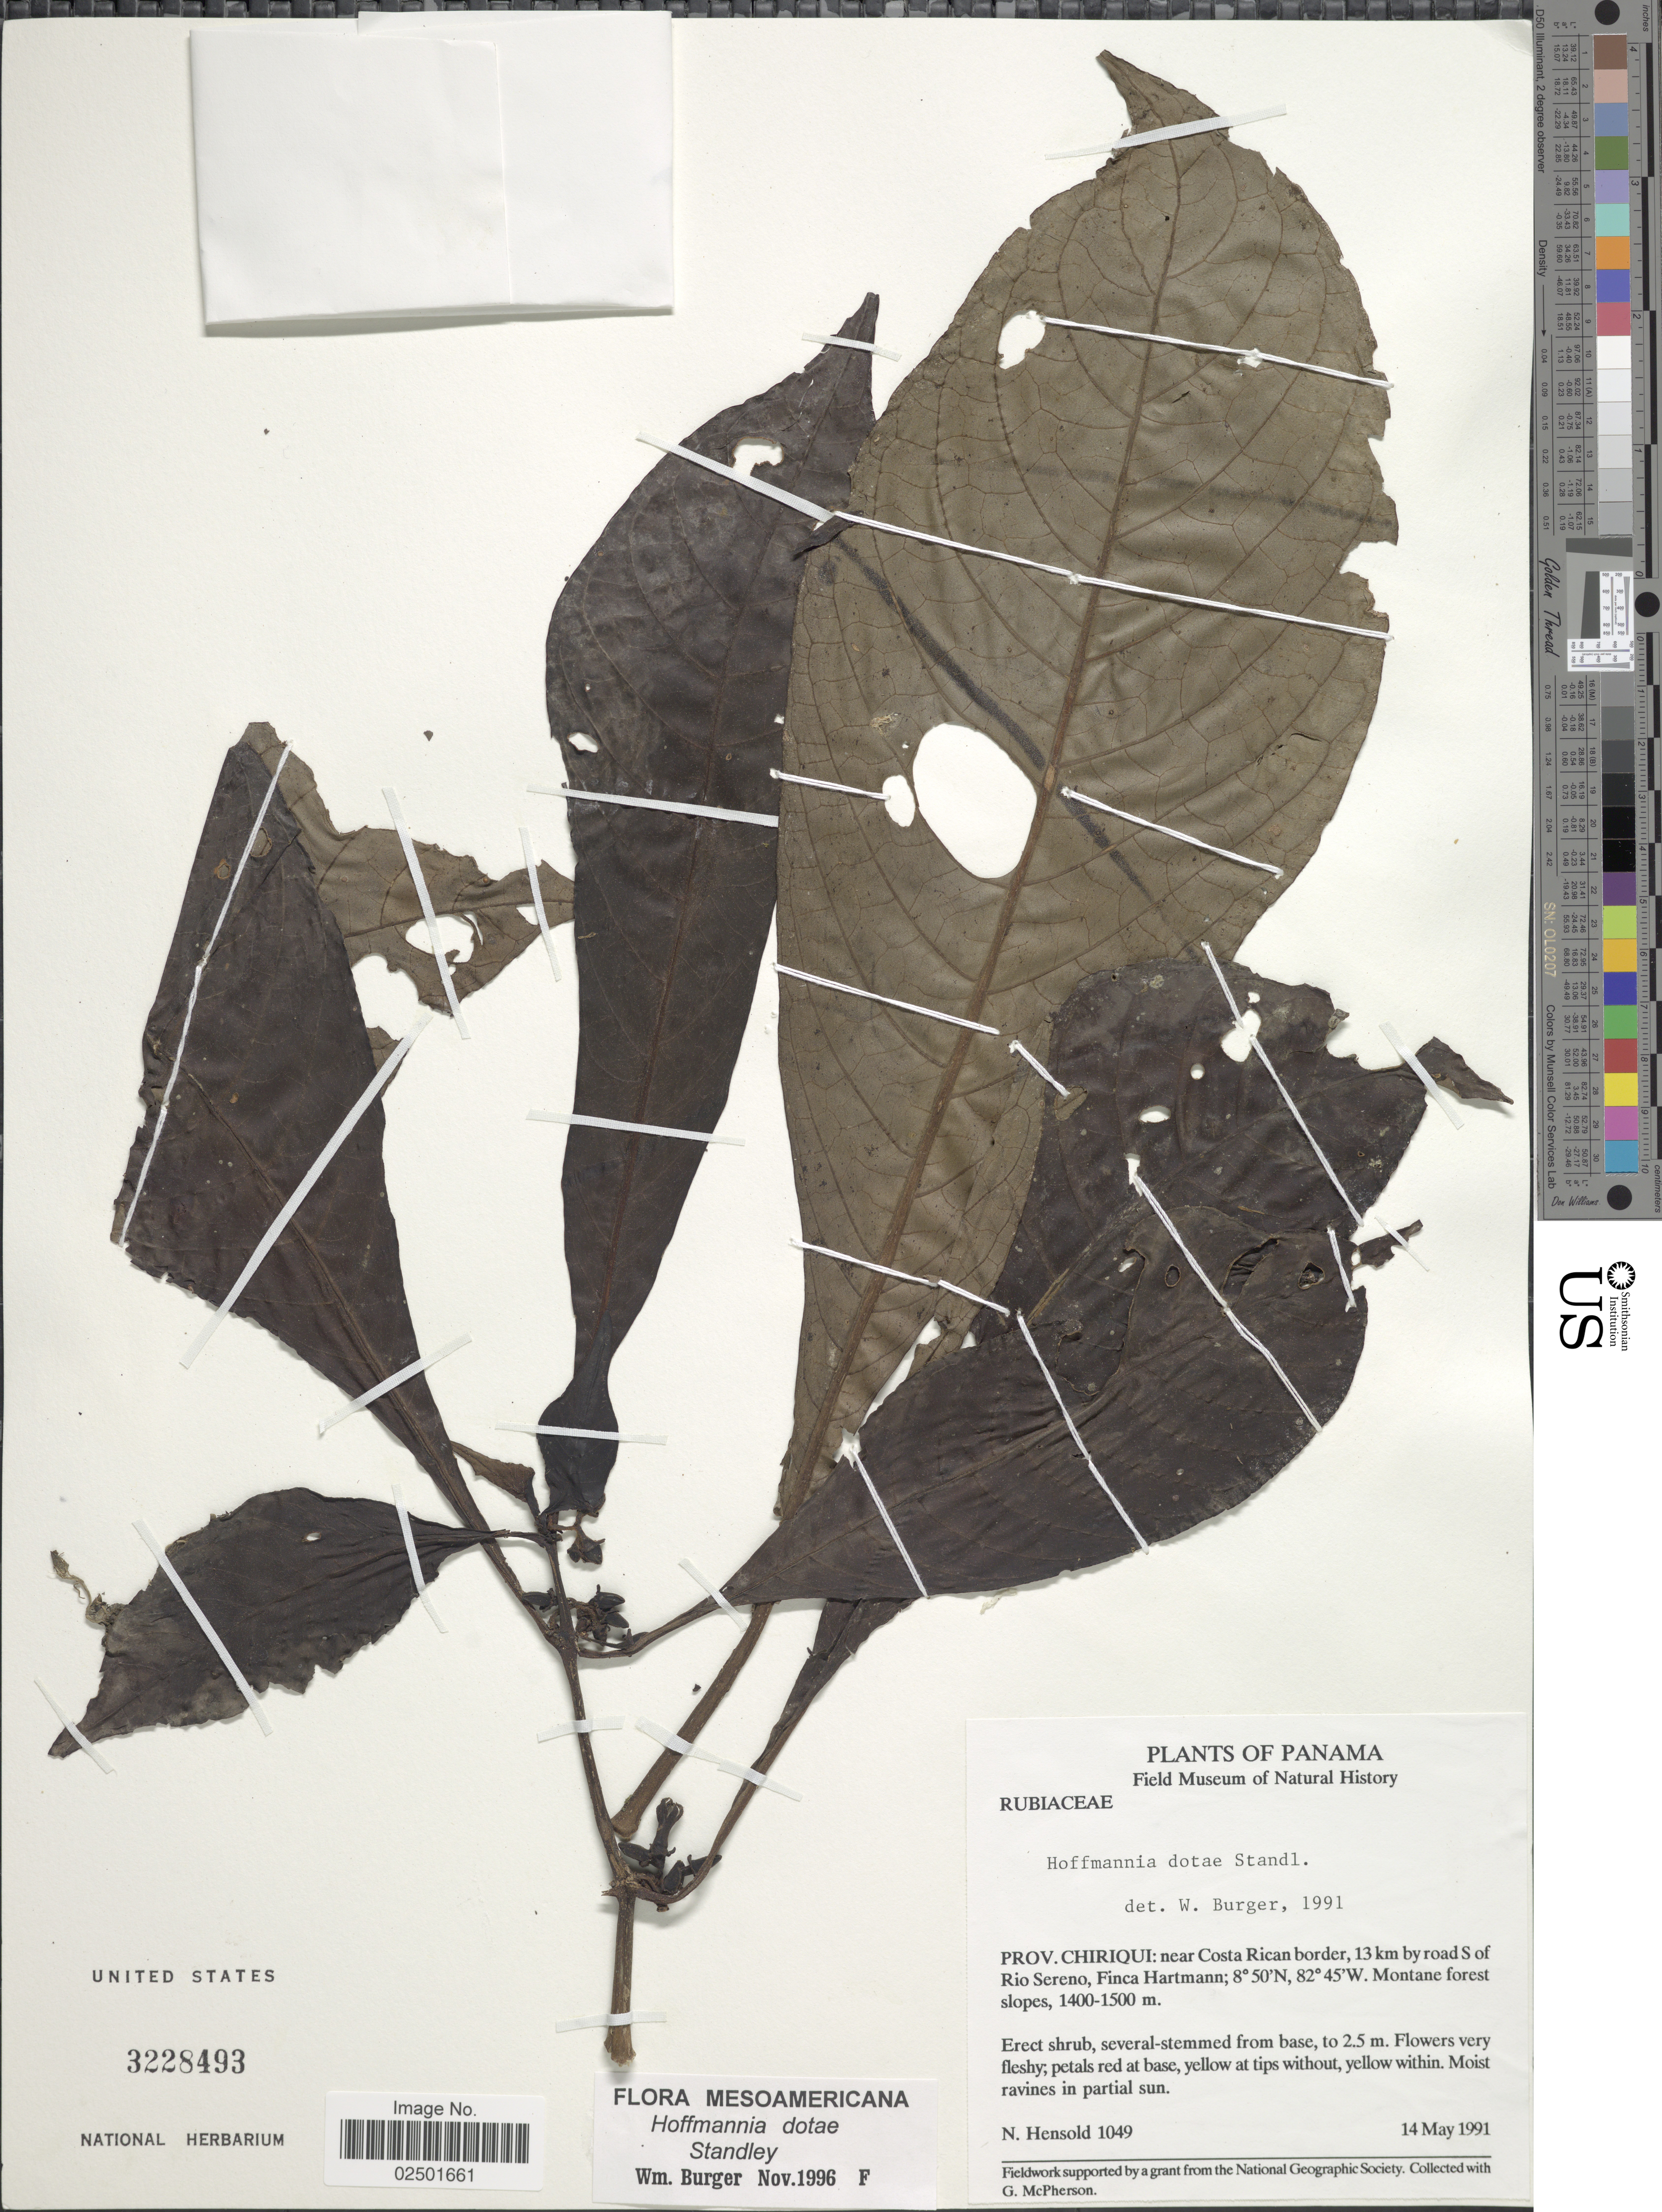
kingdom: Plantae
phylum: Tracheophyta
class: Magnoliopsida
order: Gentianales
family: Rubiaceae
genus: Hoffmannia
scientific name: Hoffmannia dotae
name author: Standl.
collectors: N. Hensold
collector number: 1049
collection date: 1991-05-14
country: Panama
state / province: Chiriqui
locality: Near Costa Rican border, 13 km by road S of Rio Sereno, Finca Hartman. Montane forest slopes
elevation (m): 1400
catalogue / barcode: US 3228493